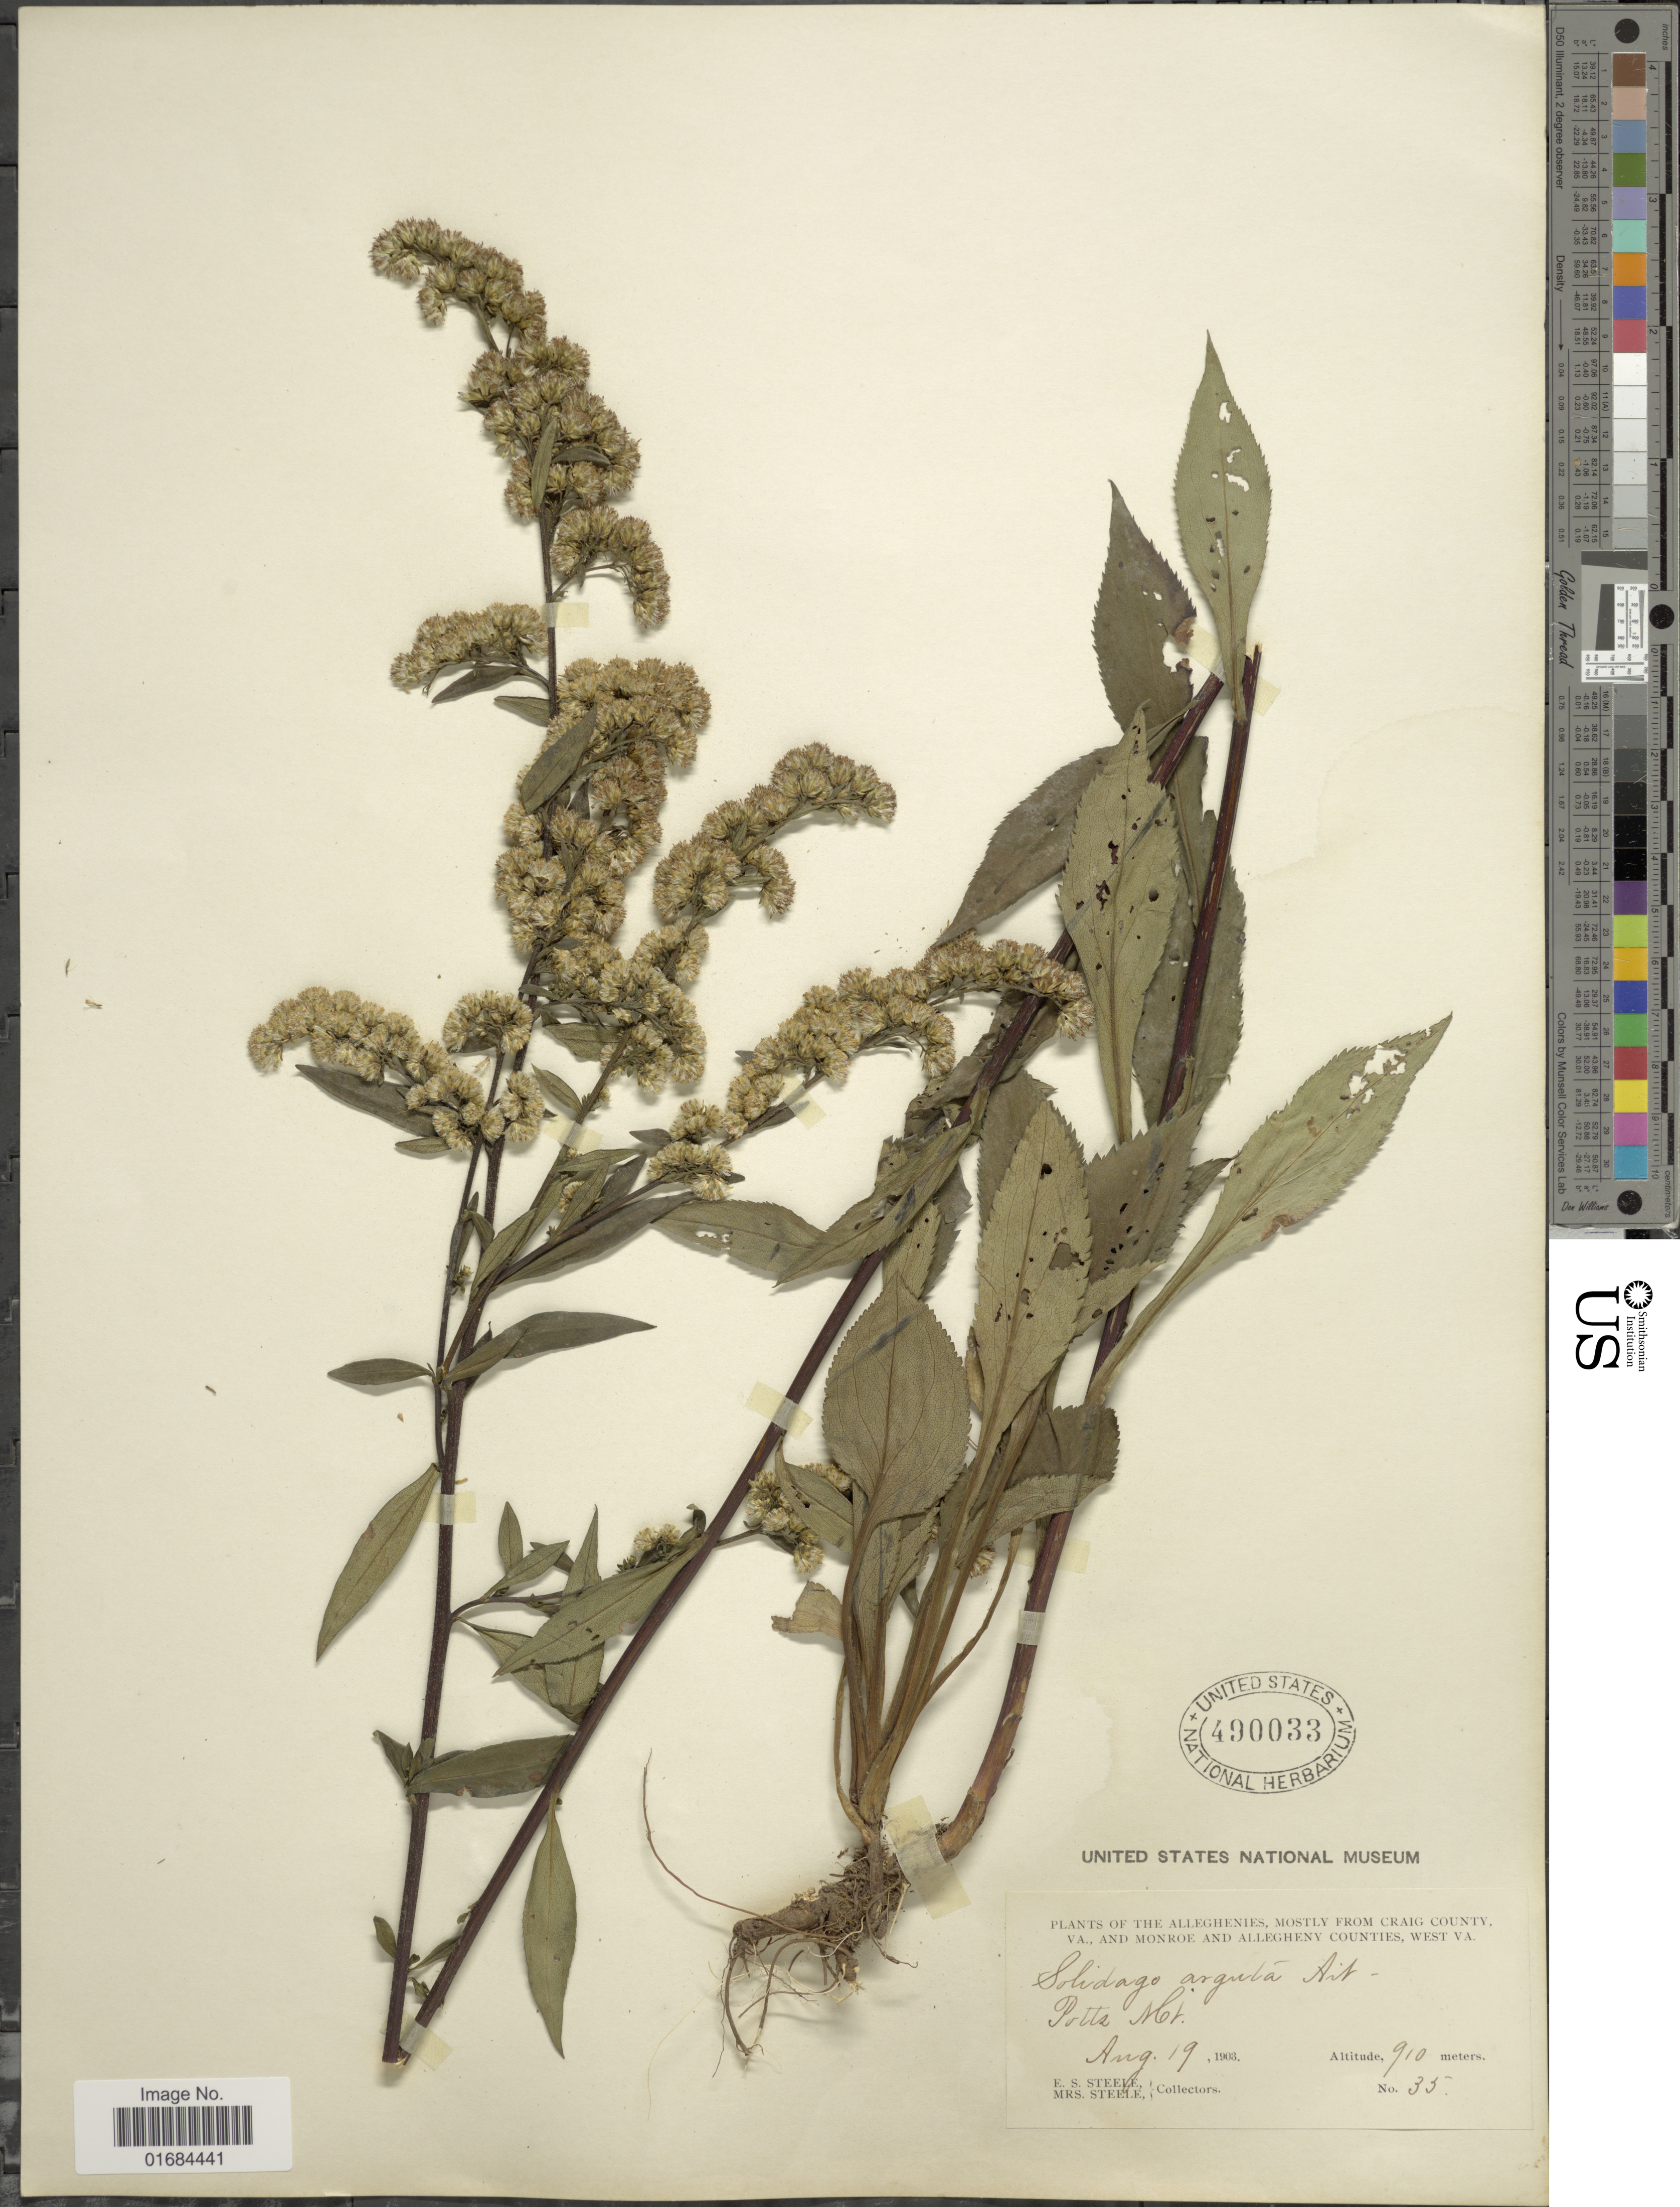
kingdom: Plantae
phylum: Tracheophyta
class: Magnoliopsida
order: Asterales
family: Asteraceae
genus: Solidago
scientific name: Solidago arguta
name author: Aiton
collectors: E. Steele & Mrs. E. S. Steele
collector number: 35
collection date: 1903-08-19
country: United States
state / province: Virginia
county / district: Craig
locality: Of the Alleghenies, mostly from Craig County VA. and Monroe and Allegheny Counties, West VA.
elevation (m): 910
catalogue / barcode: US 490033